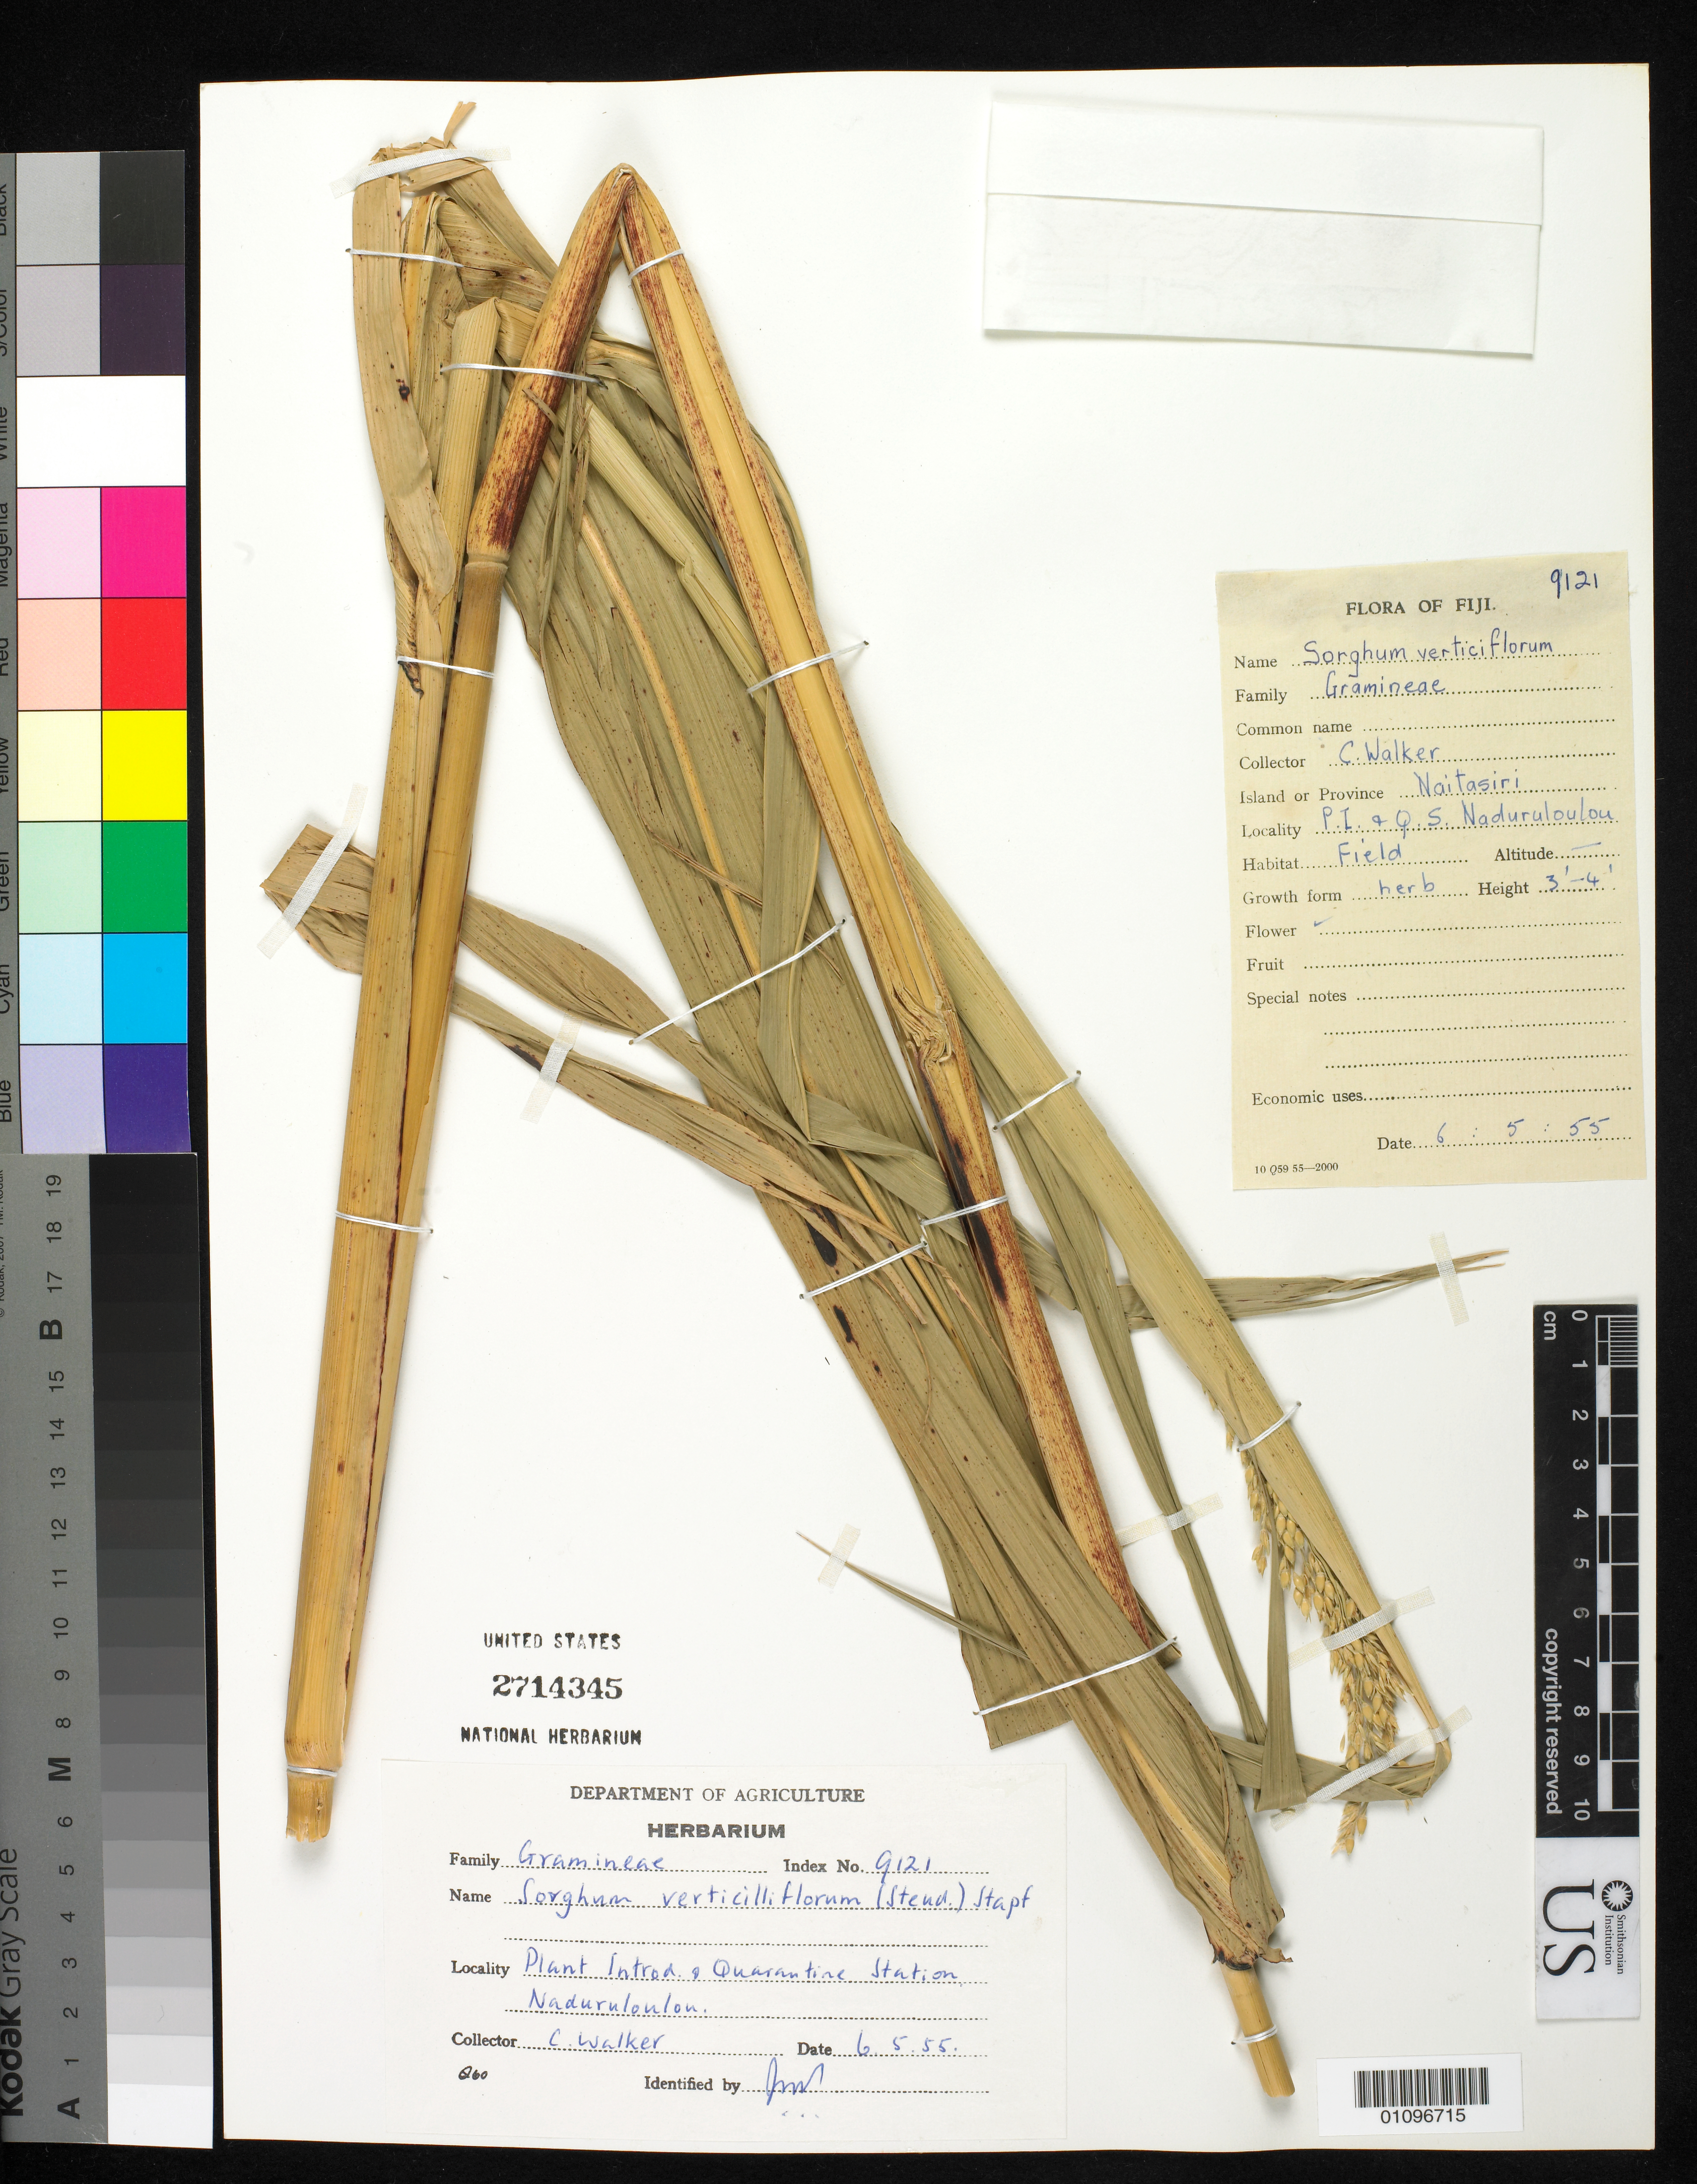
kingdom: Plantae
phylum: Tracheophyta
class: Liliopsida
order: Poales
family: Poaceae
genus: Sorghum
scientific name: Sorghum verticilliflorum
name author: (Steud.) Stapf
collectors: C. Walker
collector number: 9121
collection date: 1955-05-06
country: Fiji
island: Viti Levu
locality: Naitasiri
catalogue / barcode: US 2714345